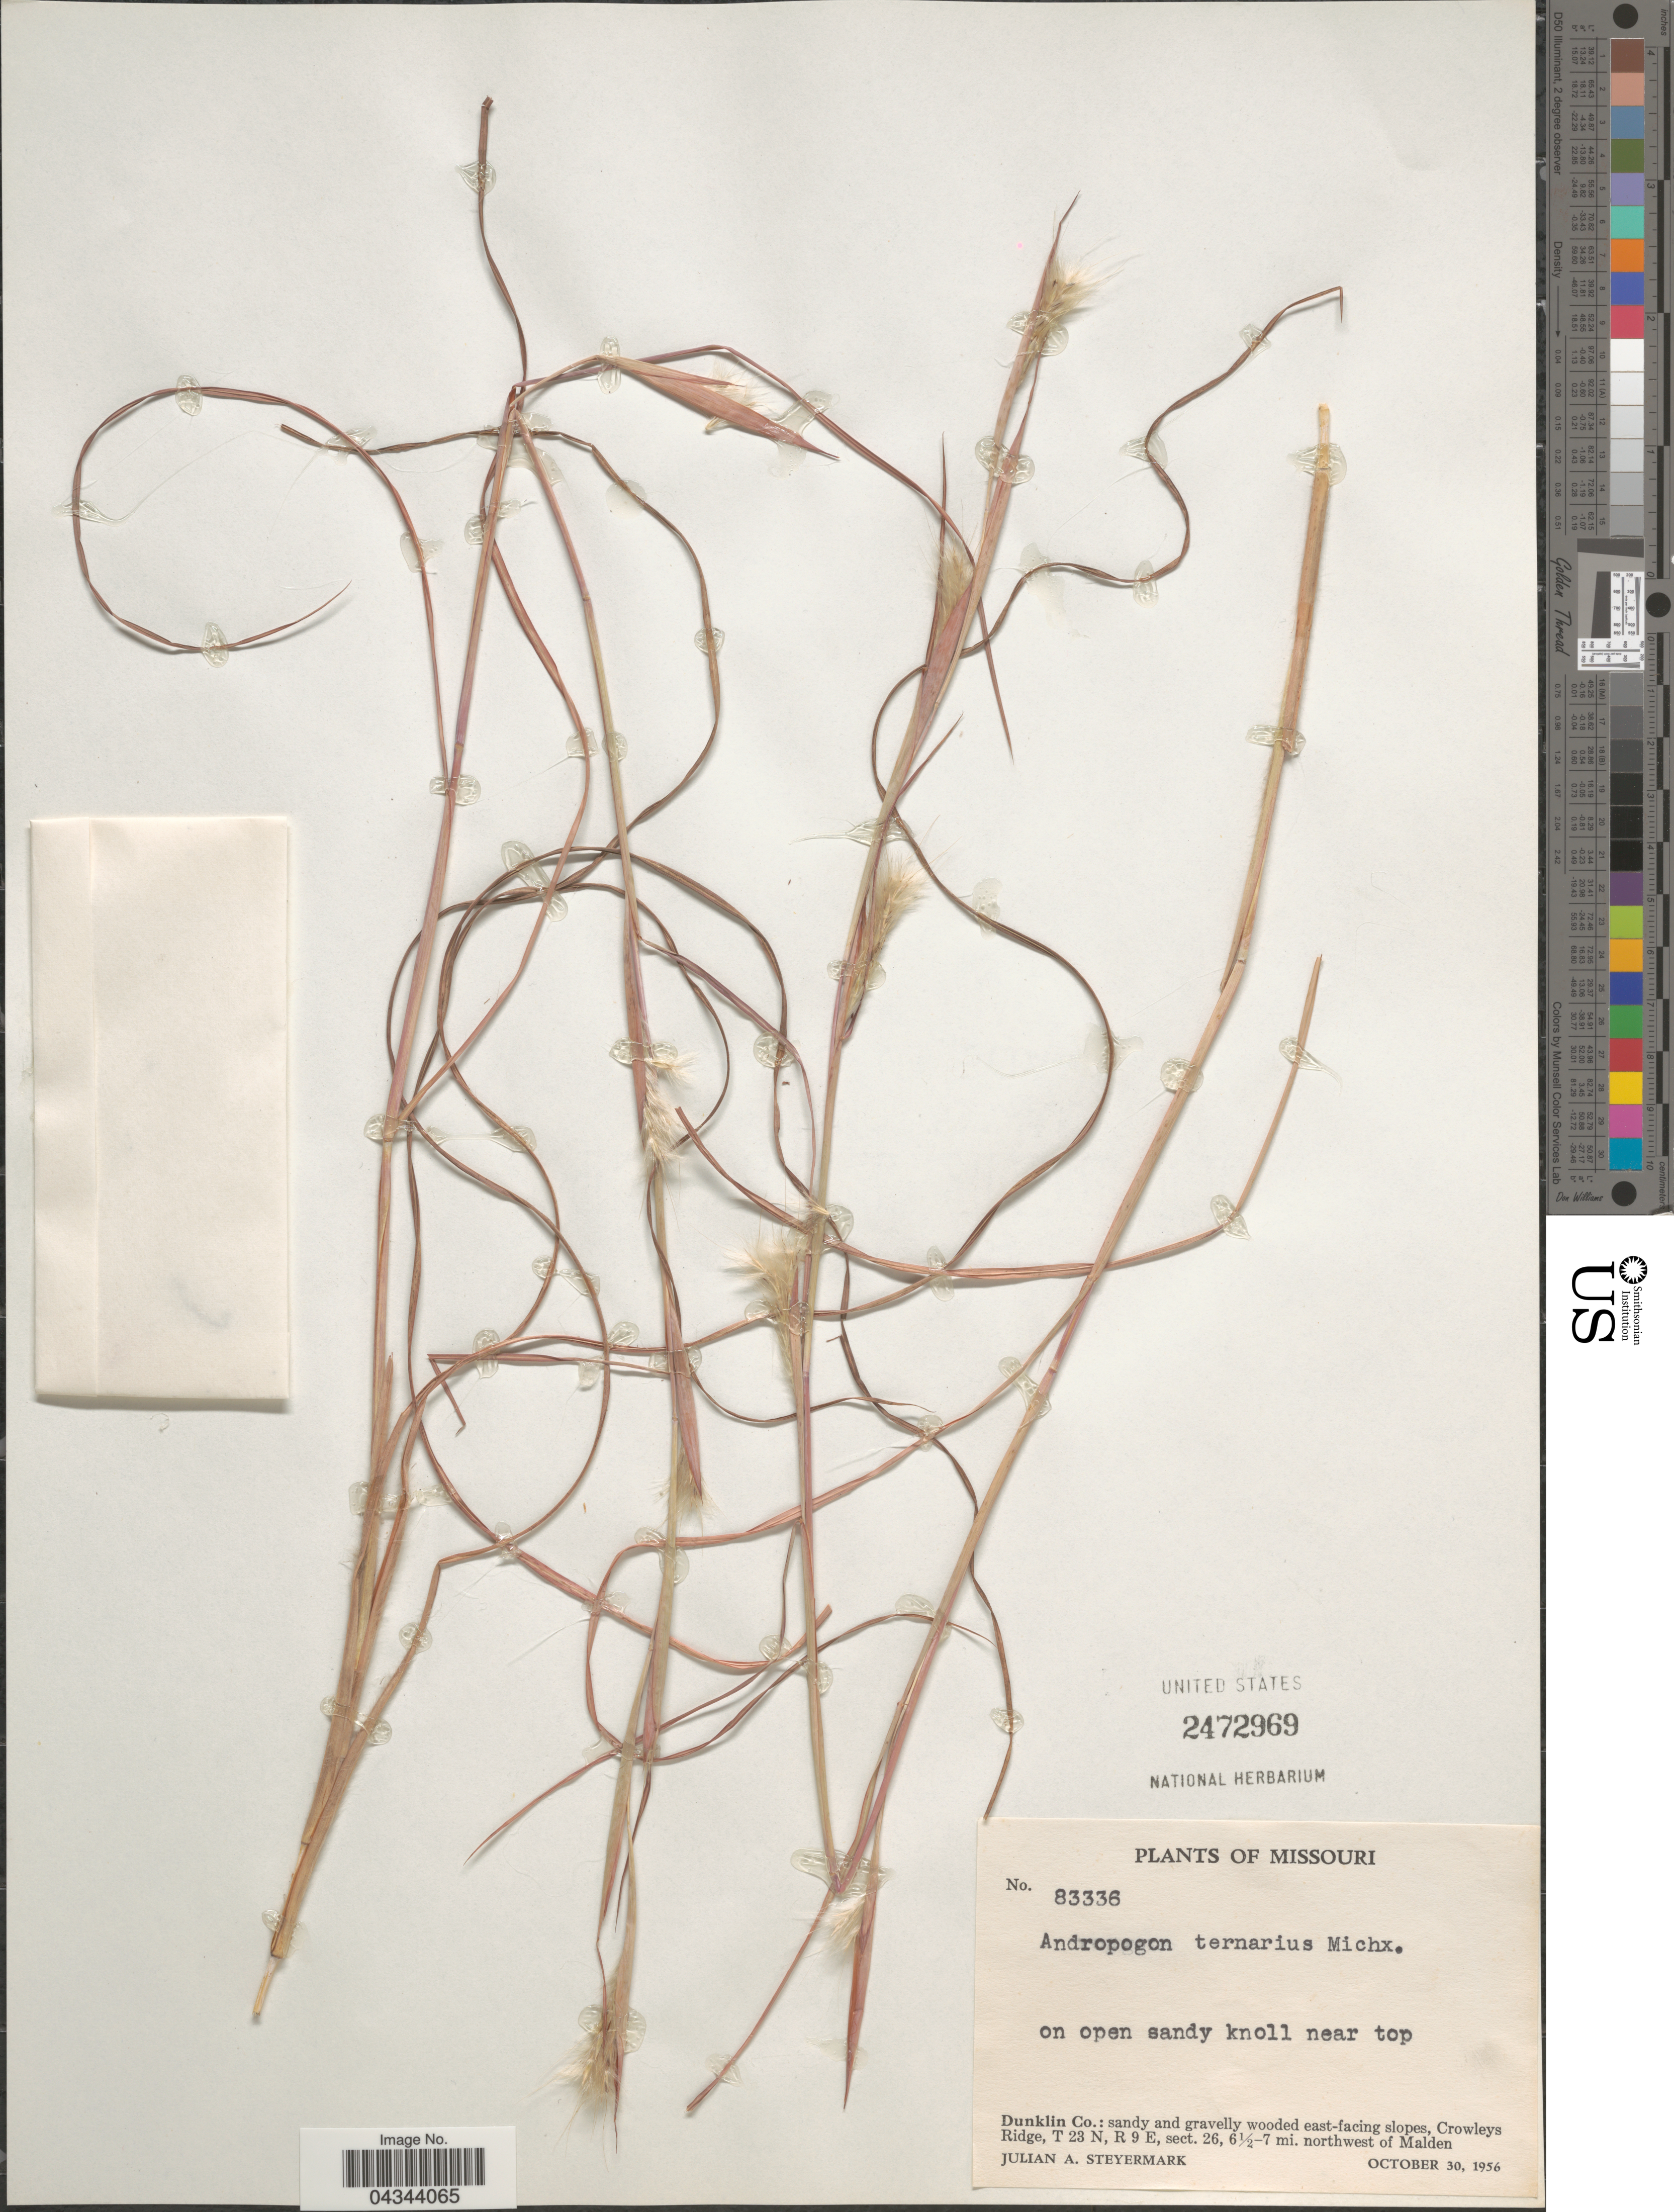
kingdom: Plantae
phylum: Tracheophyta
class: Liliopsida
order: Poales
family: Poaceae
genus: Andropogon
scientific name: Andropogon ternarius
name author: Michx.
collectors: J. Steyermark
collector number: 83336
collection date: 1956-10-30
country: United States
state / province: Missouri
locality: Dunklin Co.: east-facing slopes, Crowleys Ridge, T 23 N, R 9 E, sect. 26, 6½-7 mi. northwest of Malden.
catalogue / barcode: US 2472969